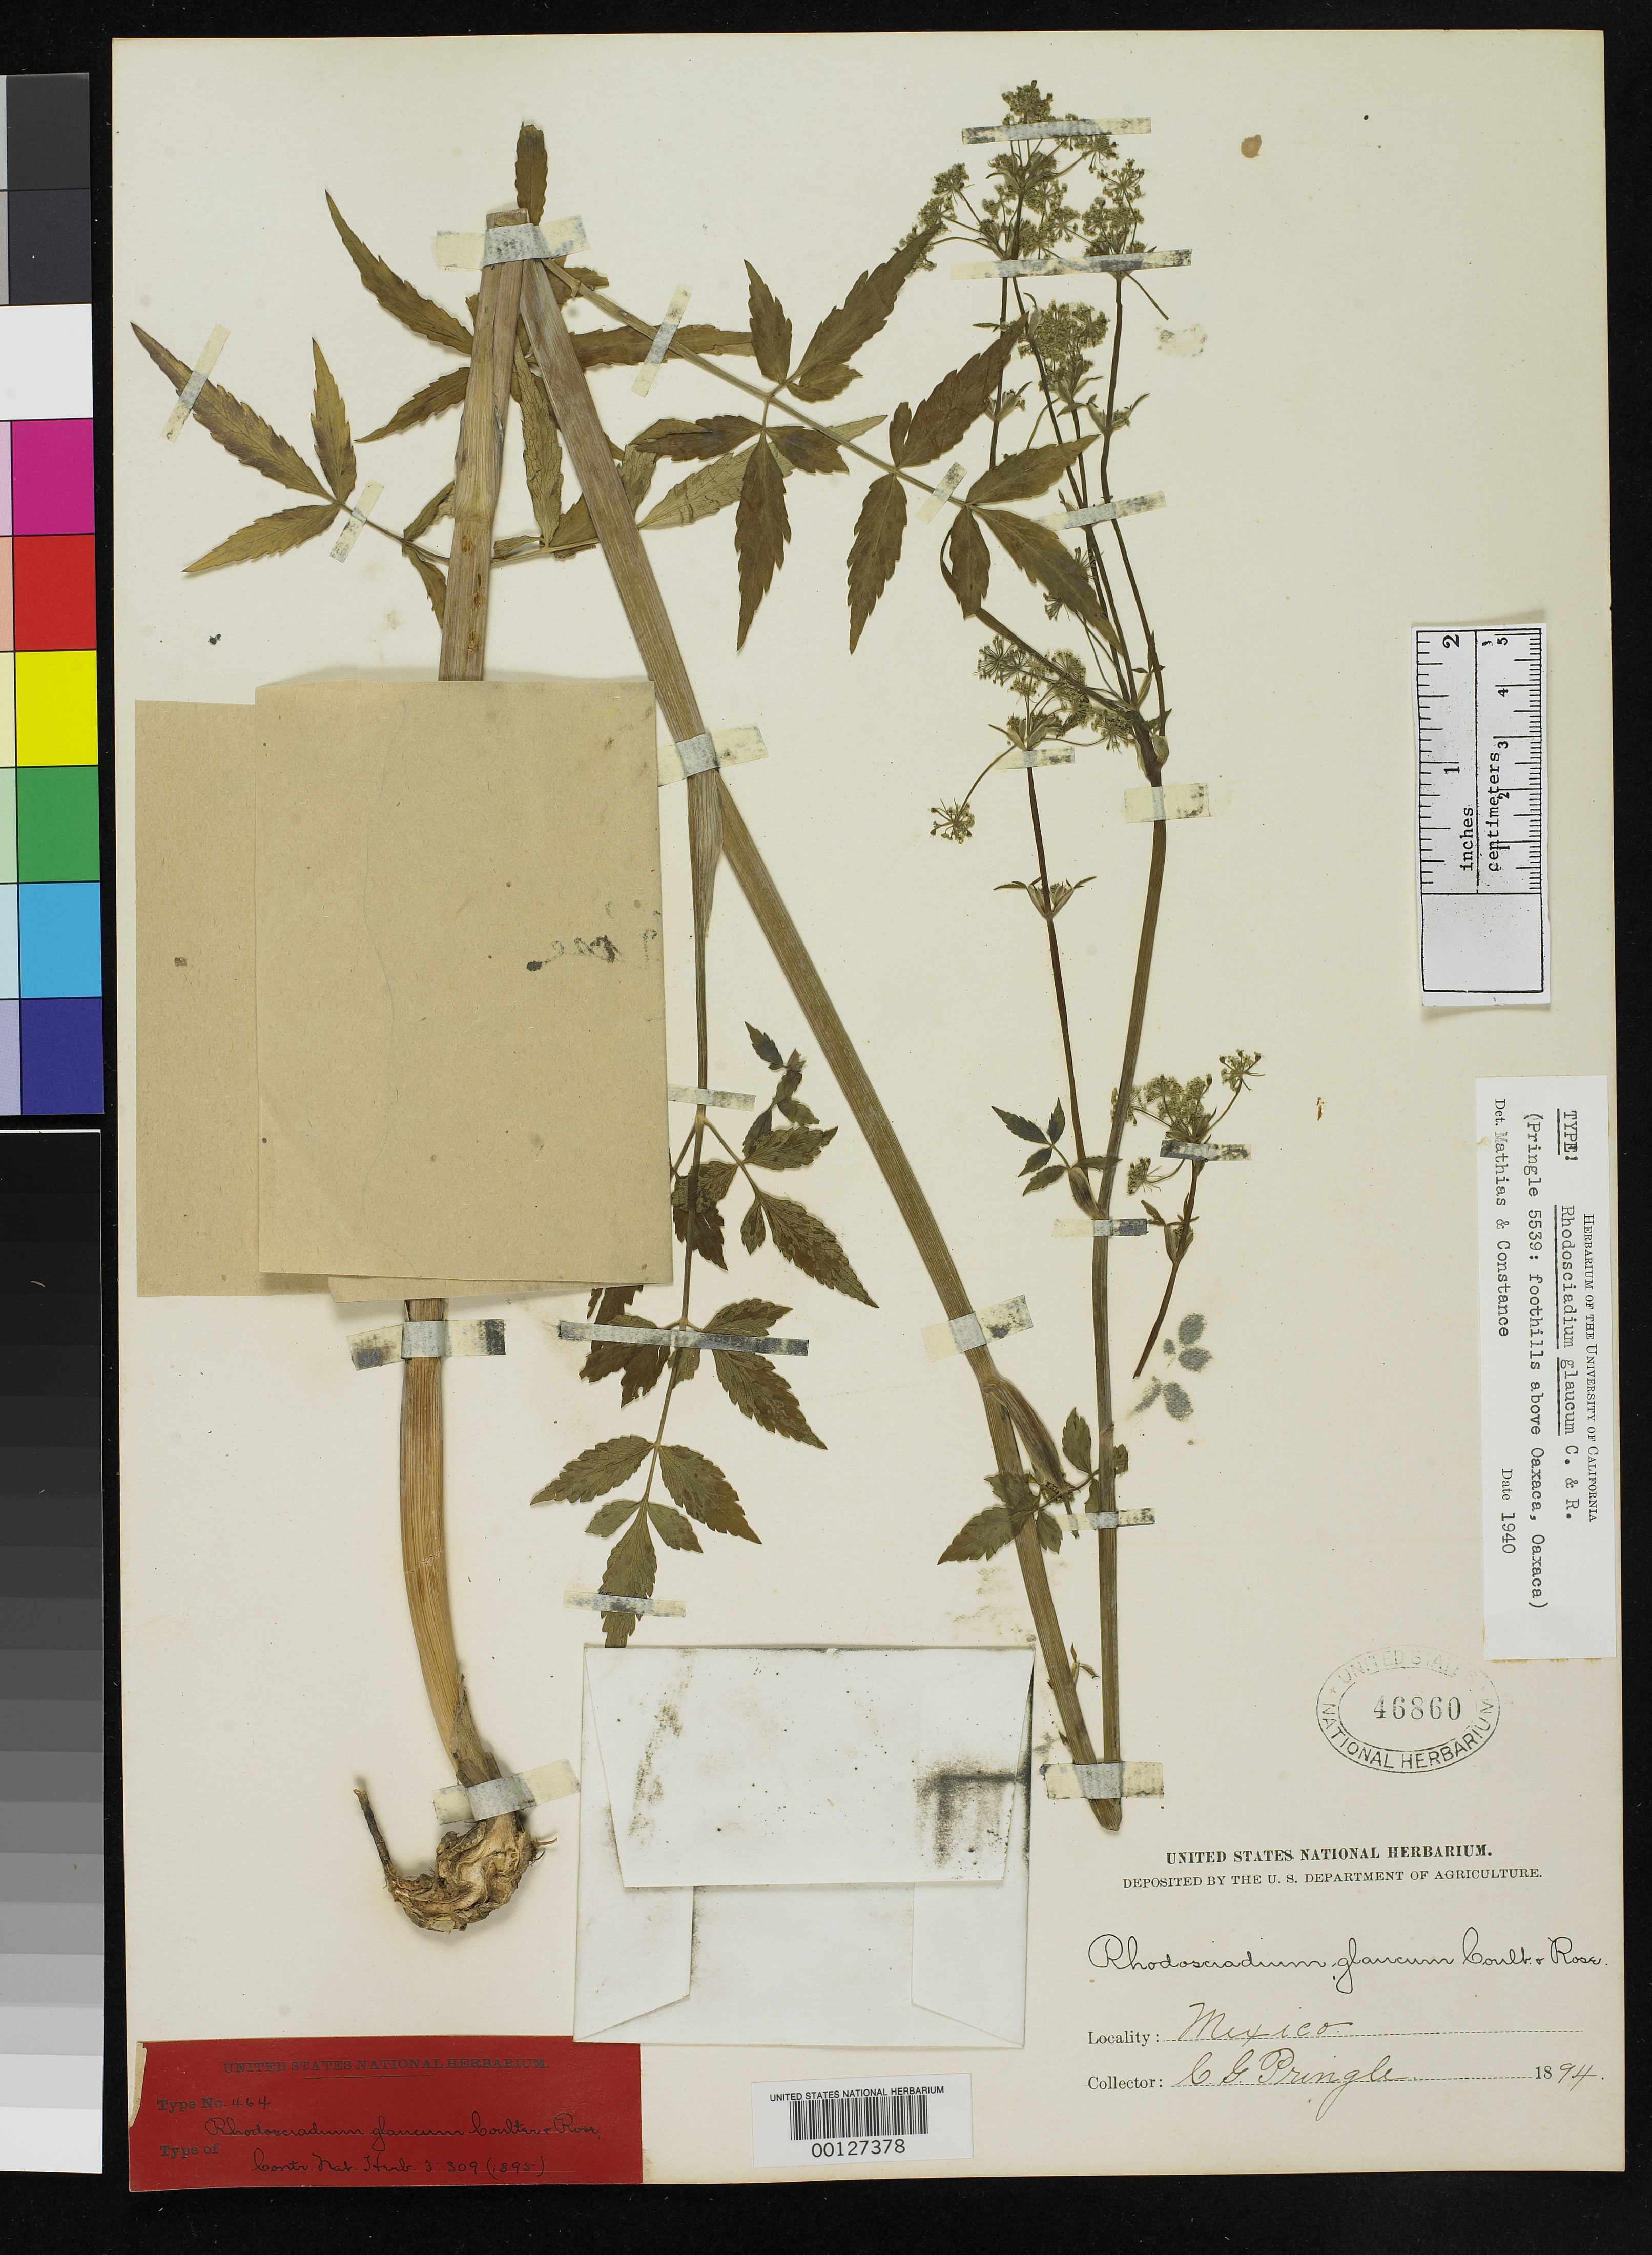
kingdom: Plantae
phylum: Tracheophyta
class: Magnoliopsida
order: Apiales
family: Apiaceae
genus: Rhodosciadium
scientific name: Rhodosciadium glaucum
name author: J.M. Coult. & Rose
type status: Syntype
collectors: C. G. Pringle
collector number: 5539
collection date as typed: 20 Jun 1894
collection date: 1894-06-20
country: Mexico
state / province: Oaxaca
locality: Above Oaxaca.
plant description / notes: This sheet (USNH 46860) annotated by Mathias & Constance (1940) as "TYPE!" but no lectotypification publication found.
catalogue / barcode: US 46860